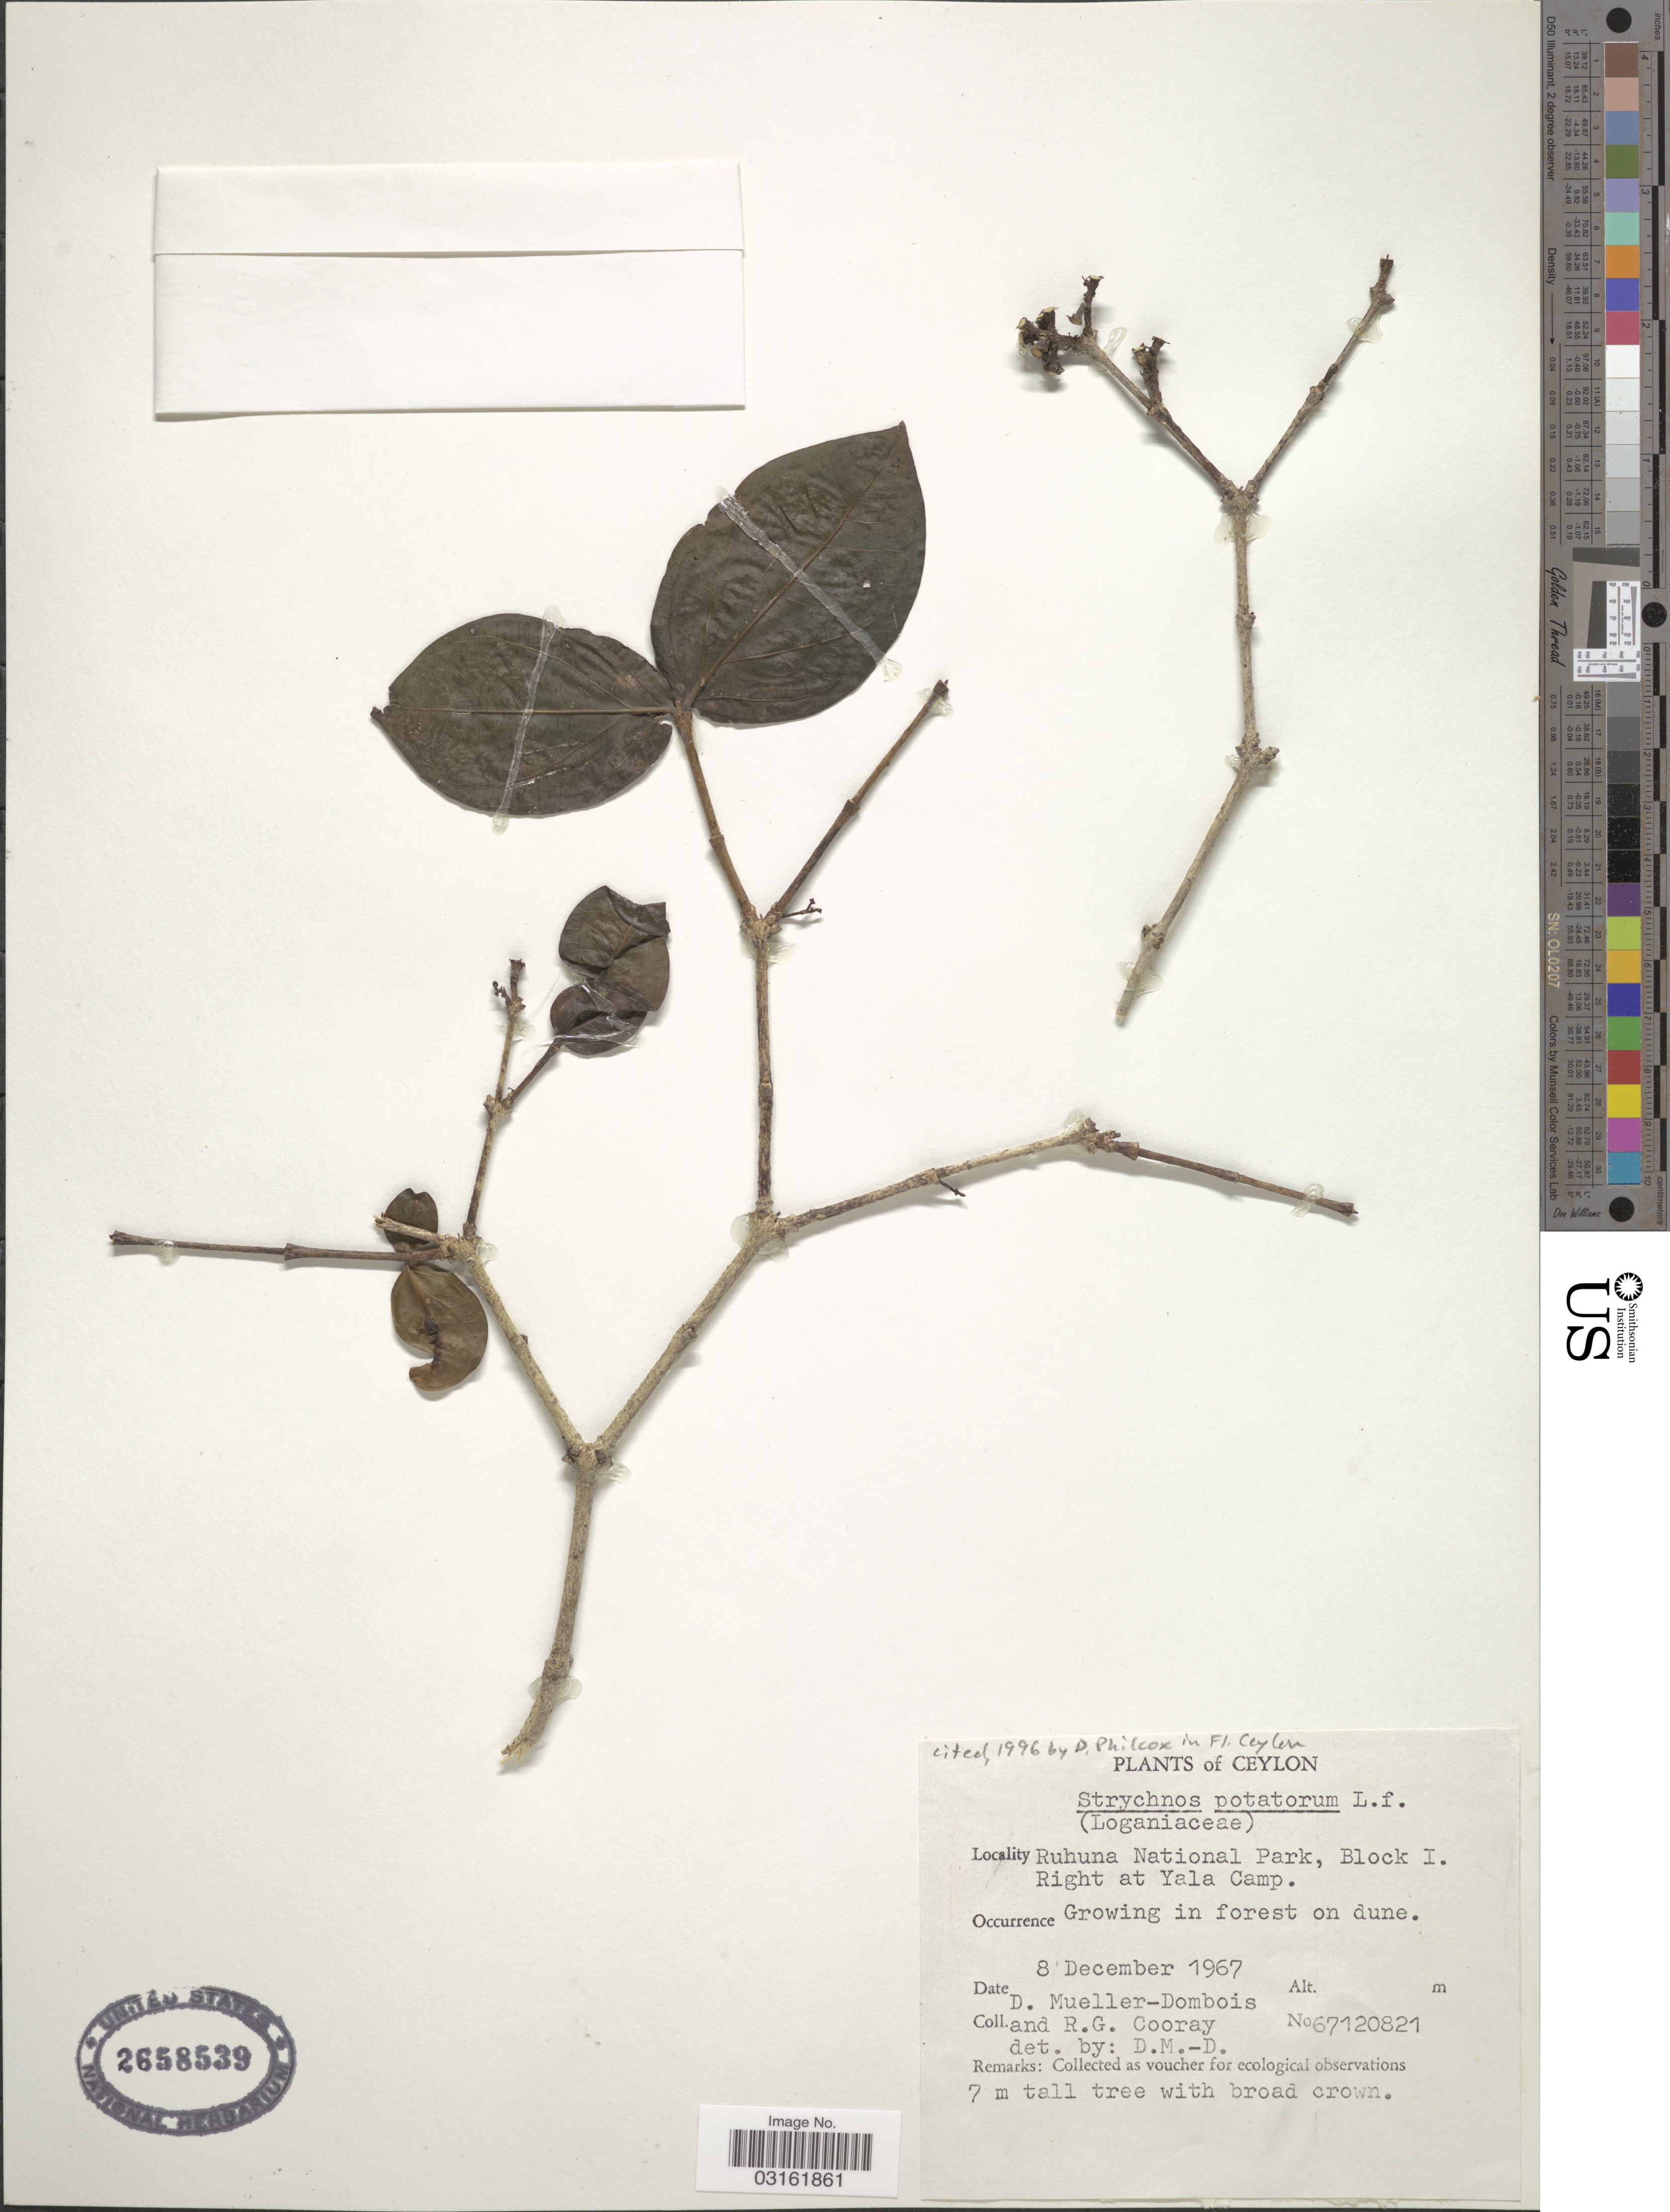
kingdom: Plantae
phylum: Tracheophyta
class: Magnoliopsida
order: Gentianales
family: Loganiaceae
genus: Strychnos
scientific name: Strychnos potatorum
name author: L. f.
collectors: D. Mueller-Dombois & R. Cooray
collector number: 67120821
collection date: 1967-12-08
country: Sri Lanka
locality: Ceylon. Ruhuna National Park, Block I. Right at Yala Camp.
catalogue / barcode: US 2658539